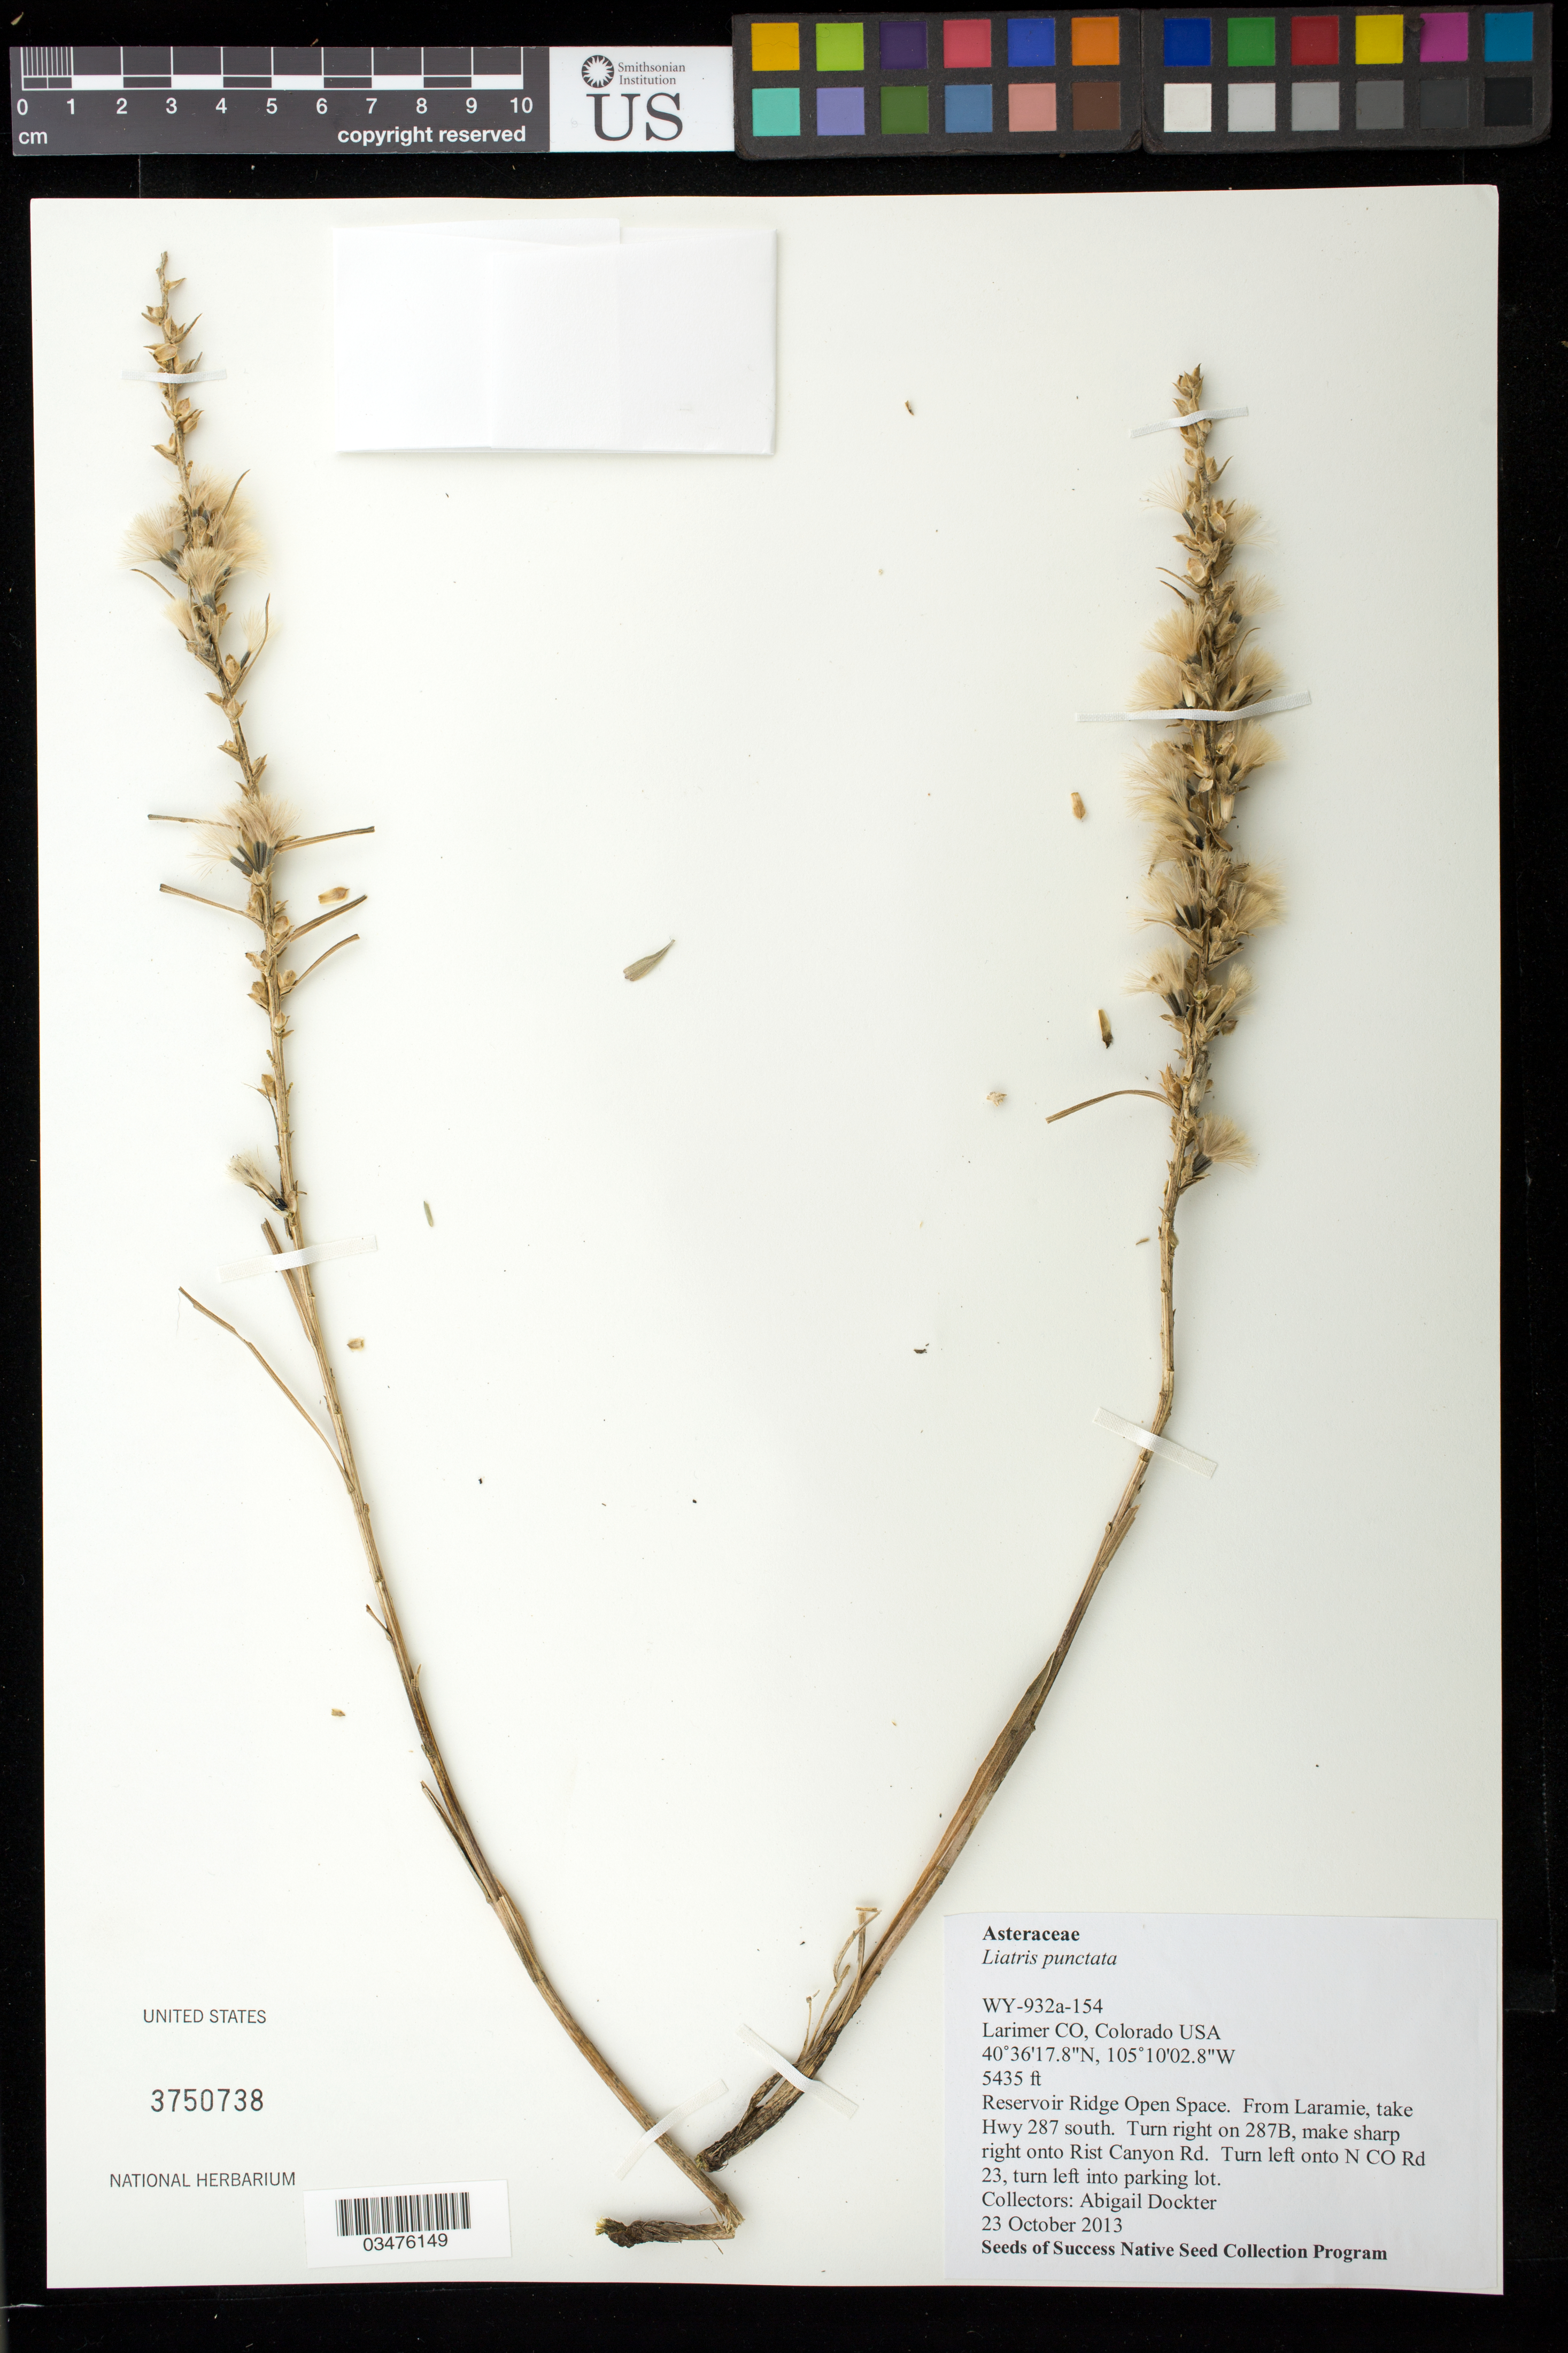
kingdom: Plantae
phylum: Tracheophyta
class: Magnoliopsida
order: Asterales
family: Asteraceae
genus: Liatris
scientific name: Liatris punctata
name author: Hook.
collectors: A. Dockter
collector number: WY932A-154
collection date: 2013-10-23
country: United States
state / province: Colorado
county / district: Larimer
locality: Reservoir Ridge Open Space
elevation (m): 1657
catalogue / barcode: US 3750738